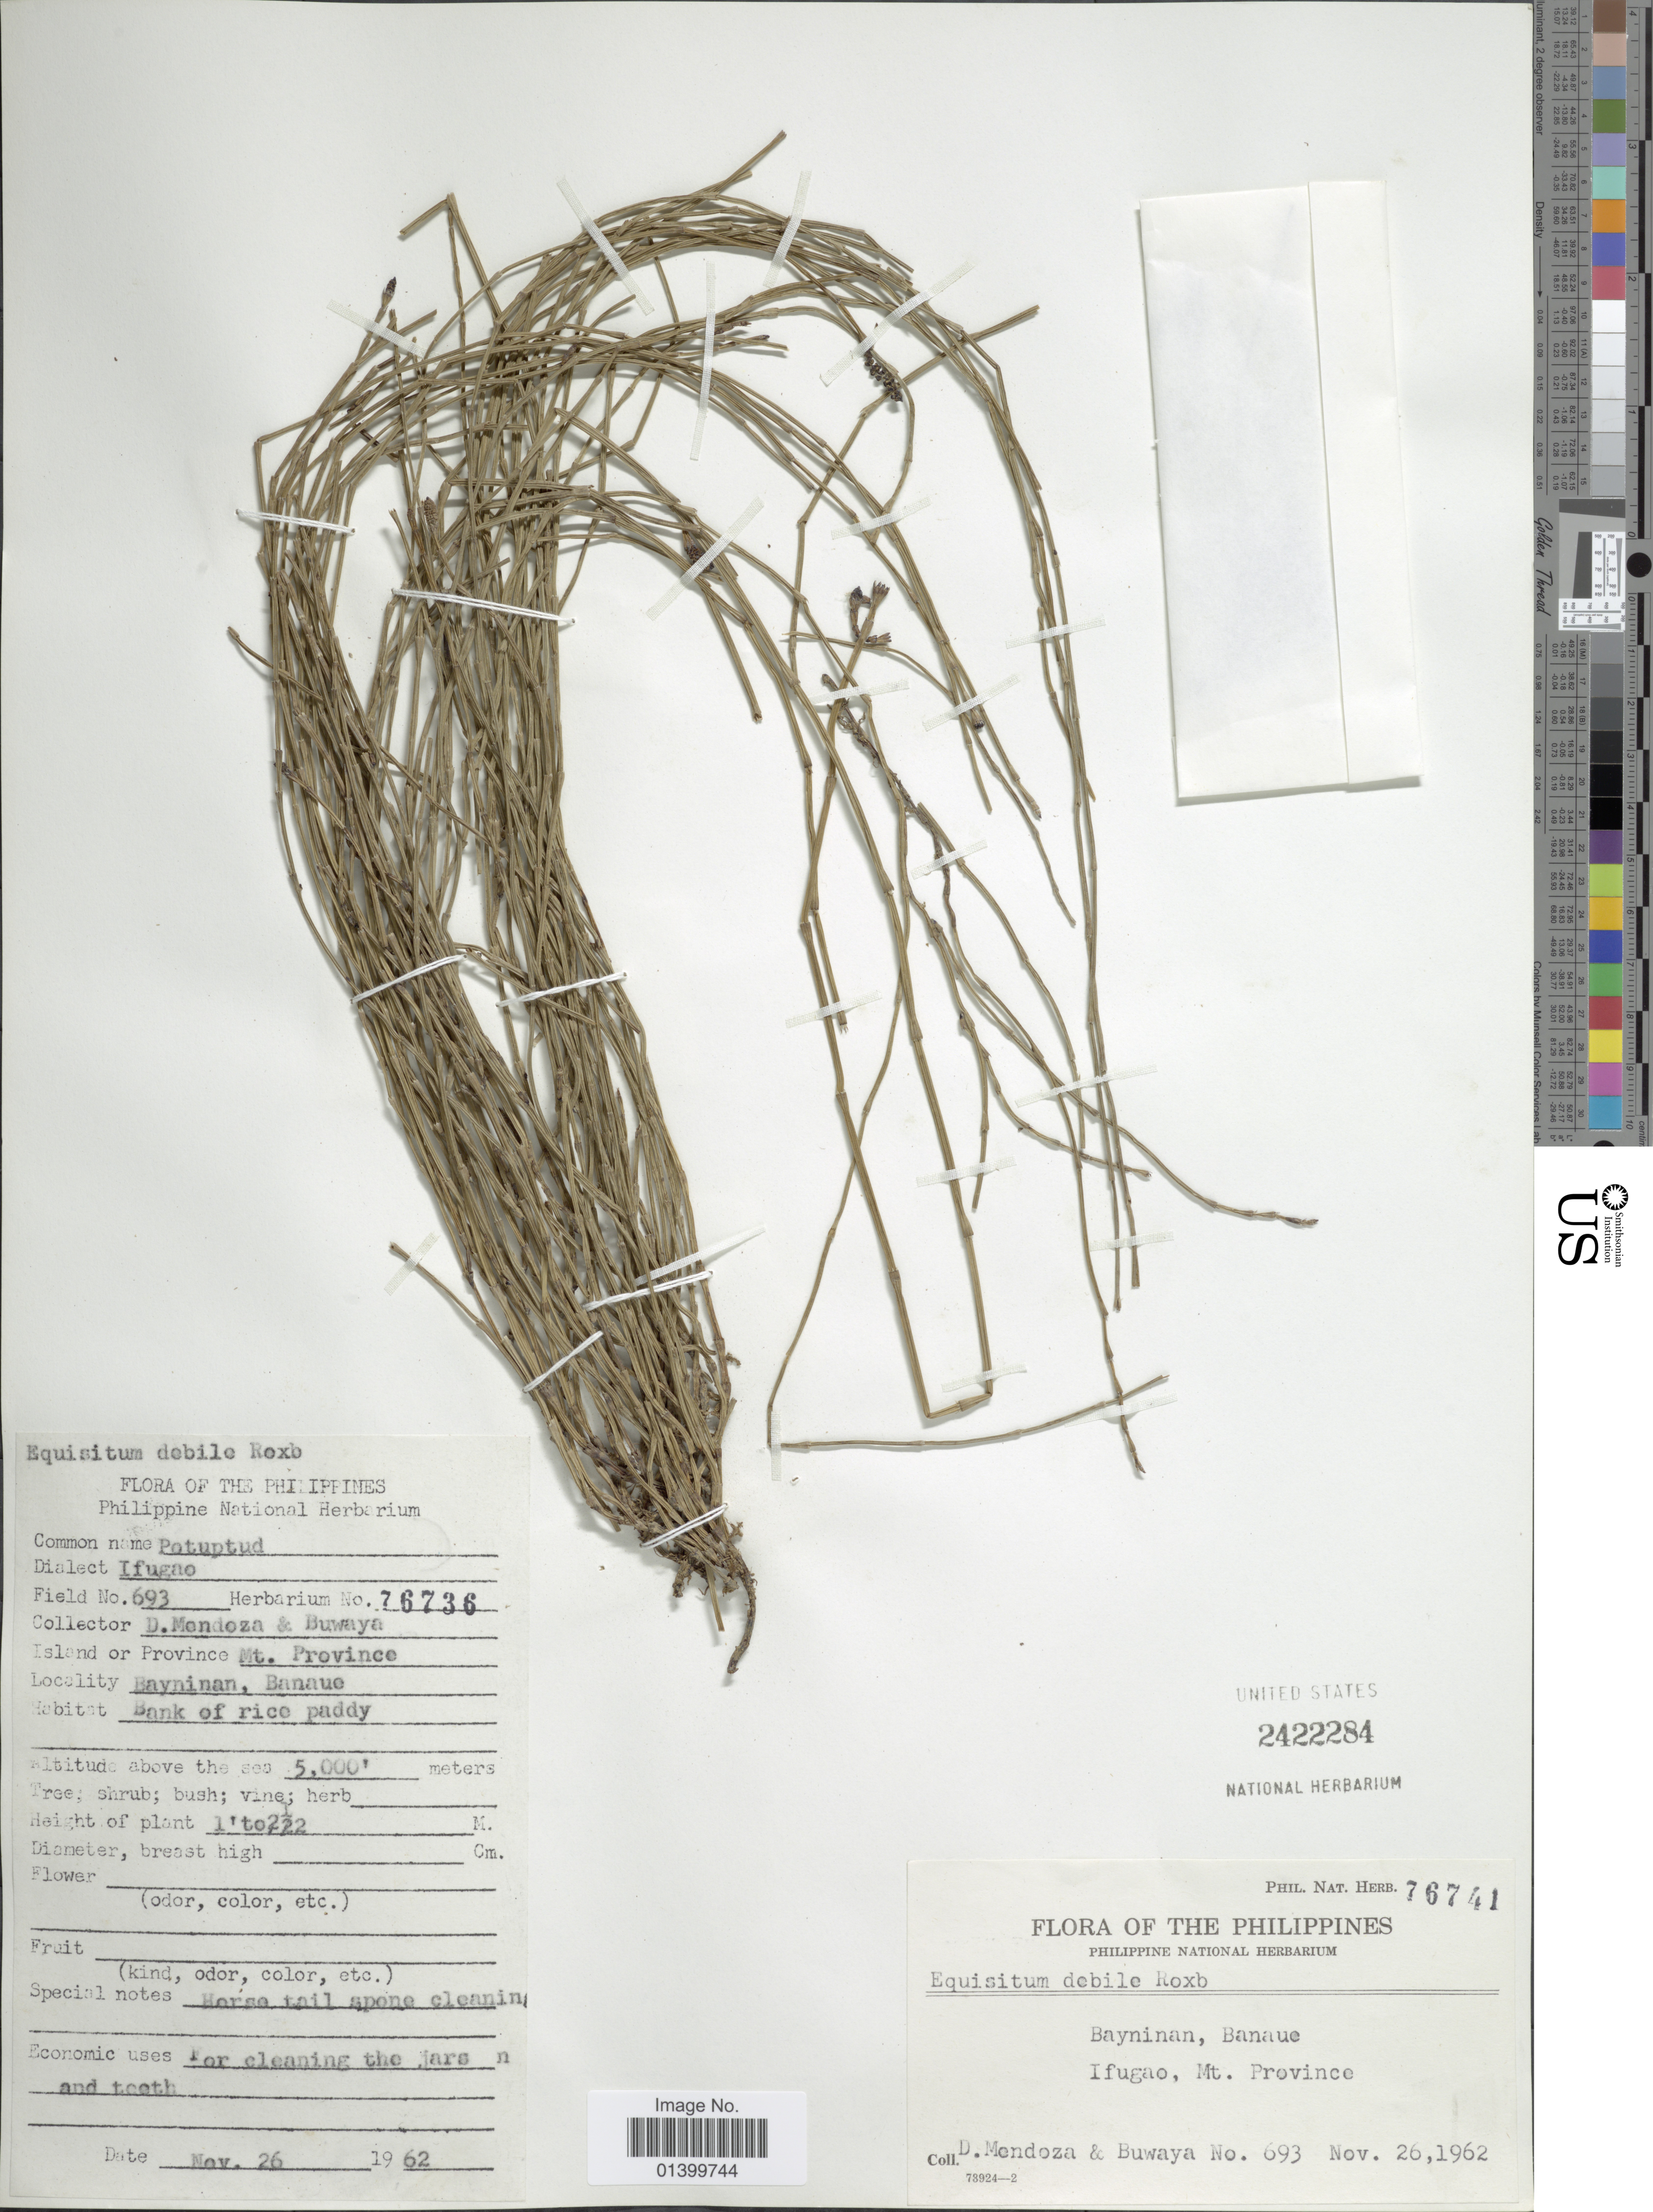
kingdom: Plantae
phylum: Tracheophyta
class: Polypodiopsida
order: Equisetales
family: Equisetaceae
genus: Equisetum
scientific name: Equisetum ramosissimum subsp. debile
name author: (Roxb. ex Vaucher) Hauke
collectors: D. Mendoza & -. Buwaya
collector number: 693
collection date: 1962-11-26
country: Philippines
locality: Flora of the Philippines. Bayninan, Banaue. Ifugao, Mt. Province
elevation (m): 1524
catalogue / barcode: US 2422284